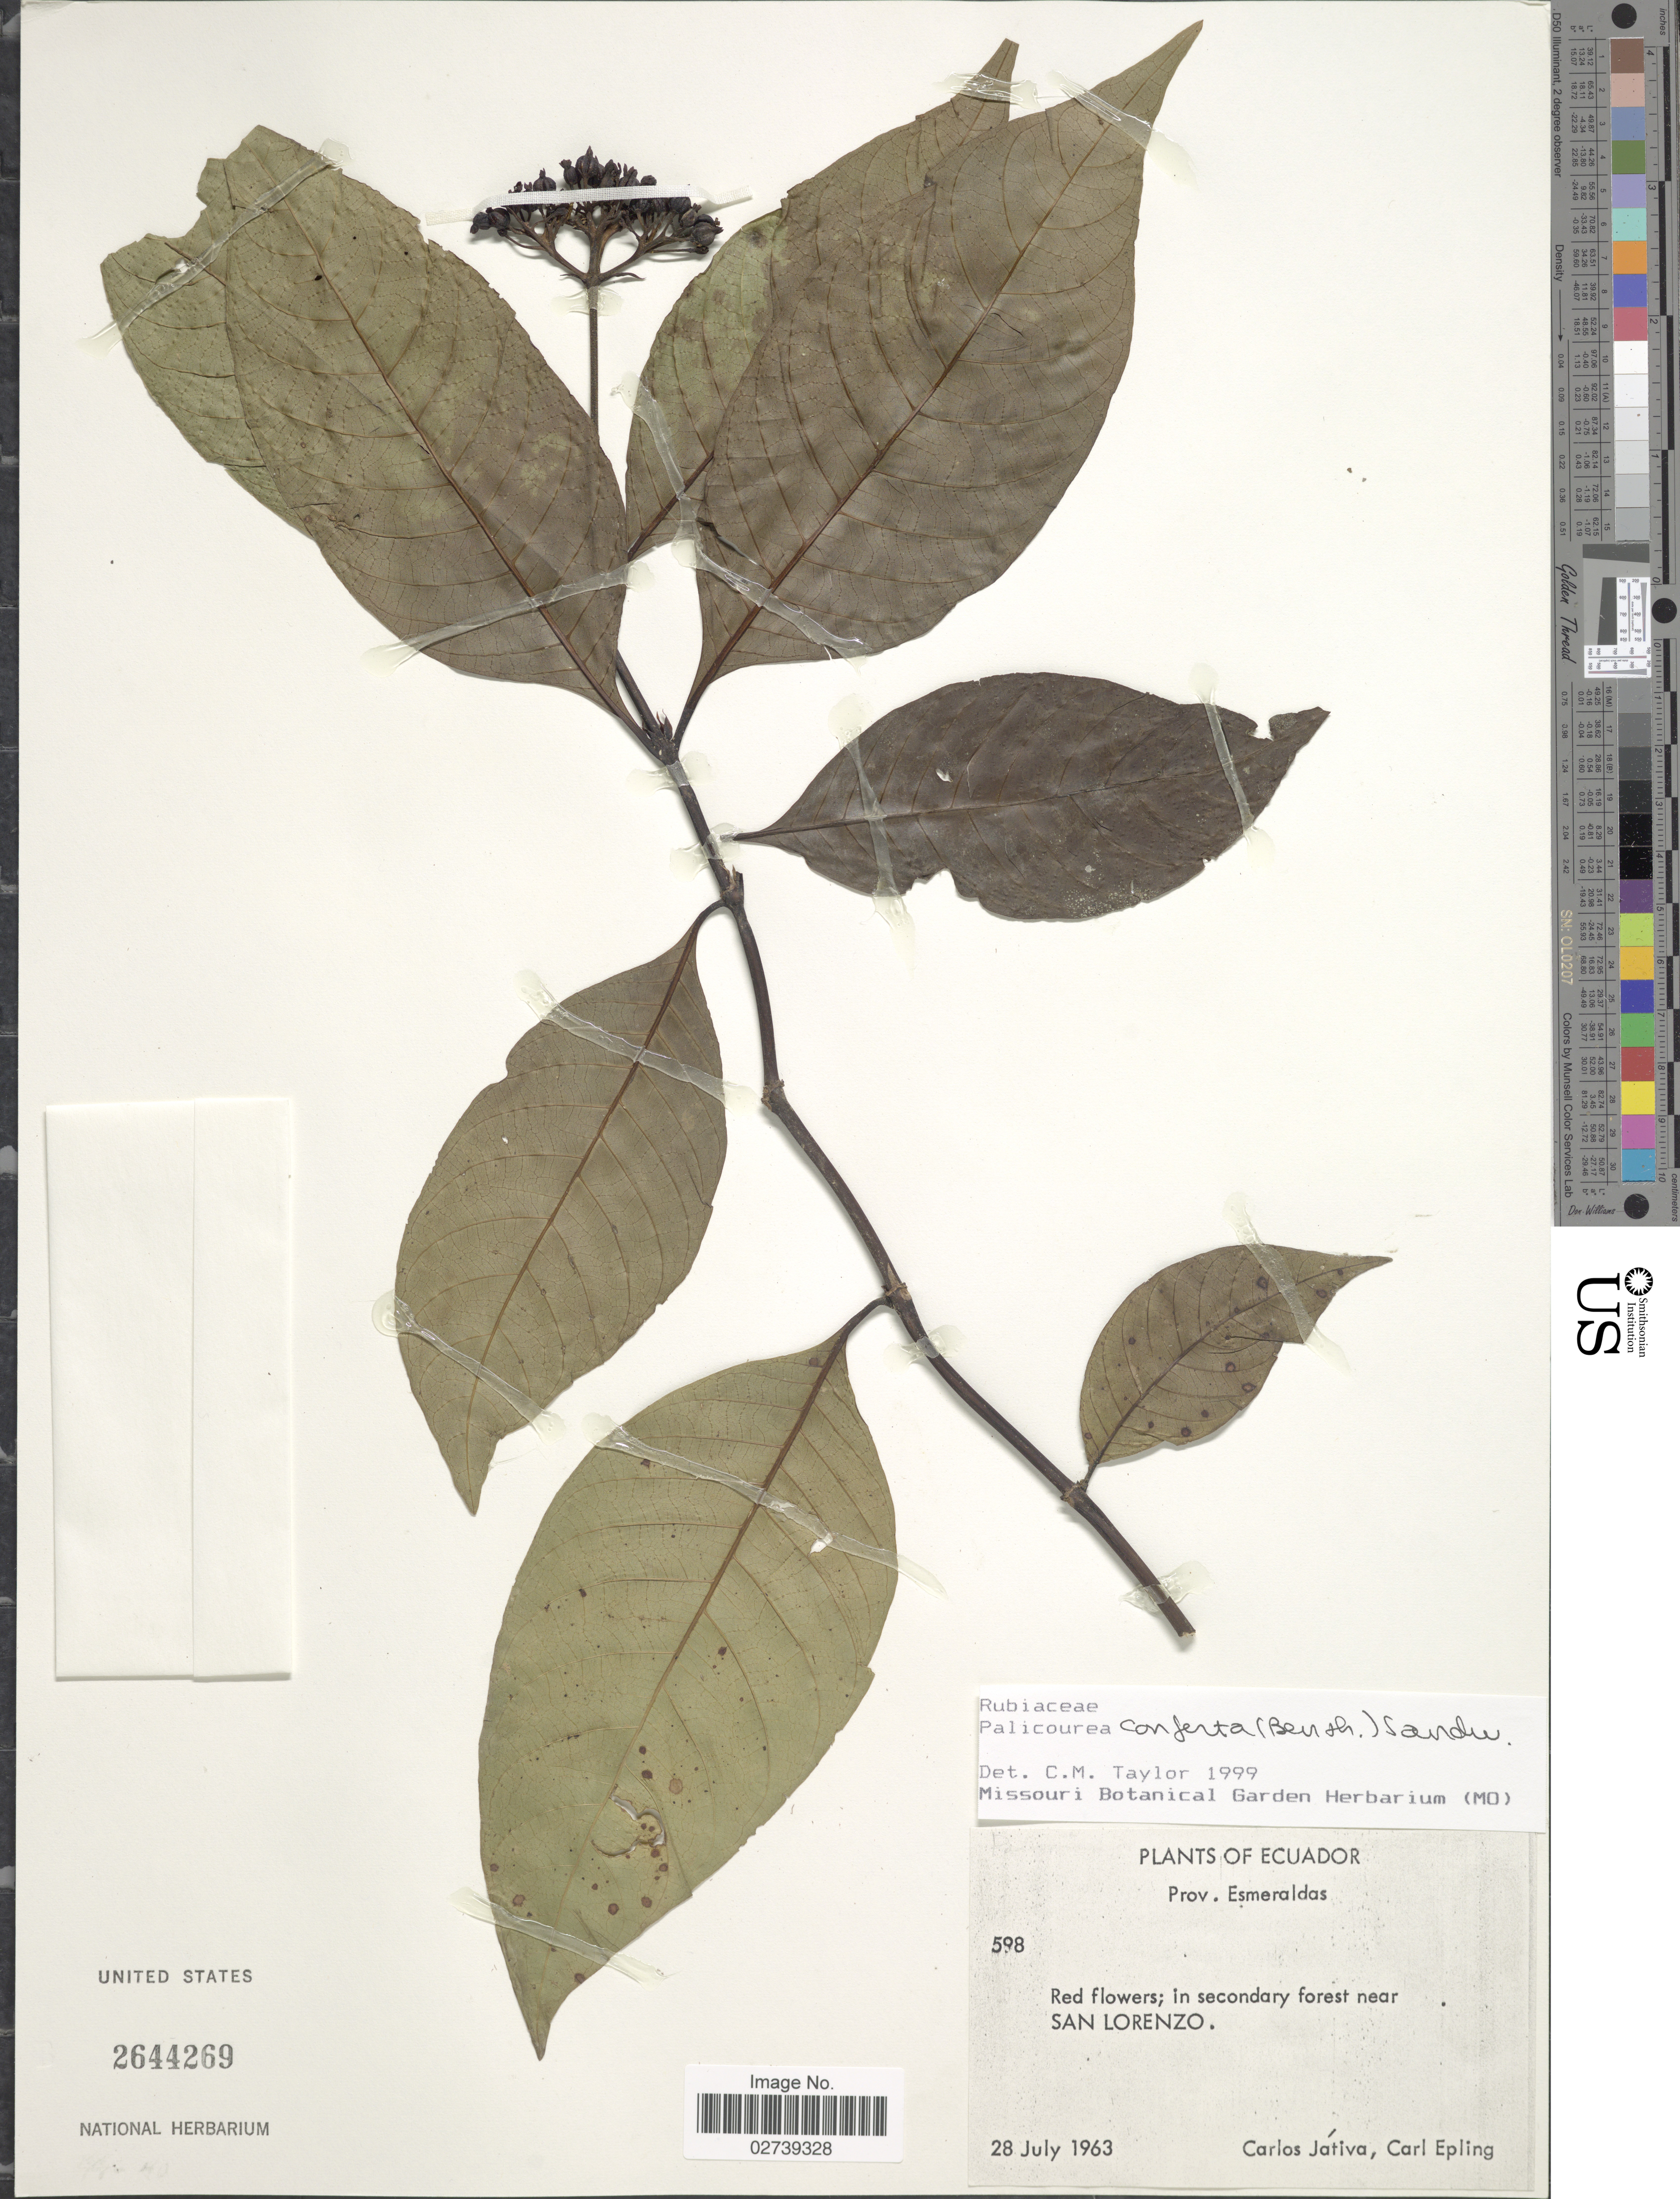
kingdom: Plantae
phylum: Tracheophyta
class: Magnoliopsida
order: Gentianales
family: Rubiaceae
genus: Palicourea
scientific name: Palicourea conferta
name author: (Benth.) Sandwith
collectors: C. D. Játiva & C. C. Epling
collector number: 598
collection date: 1963-07-28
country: Ecuador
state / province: Esmeraldas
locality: In secondary forest near San Lorenzo.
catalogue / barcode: US 2644269